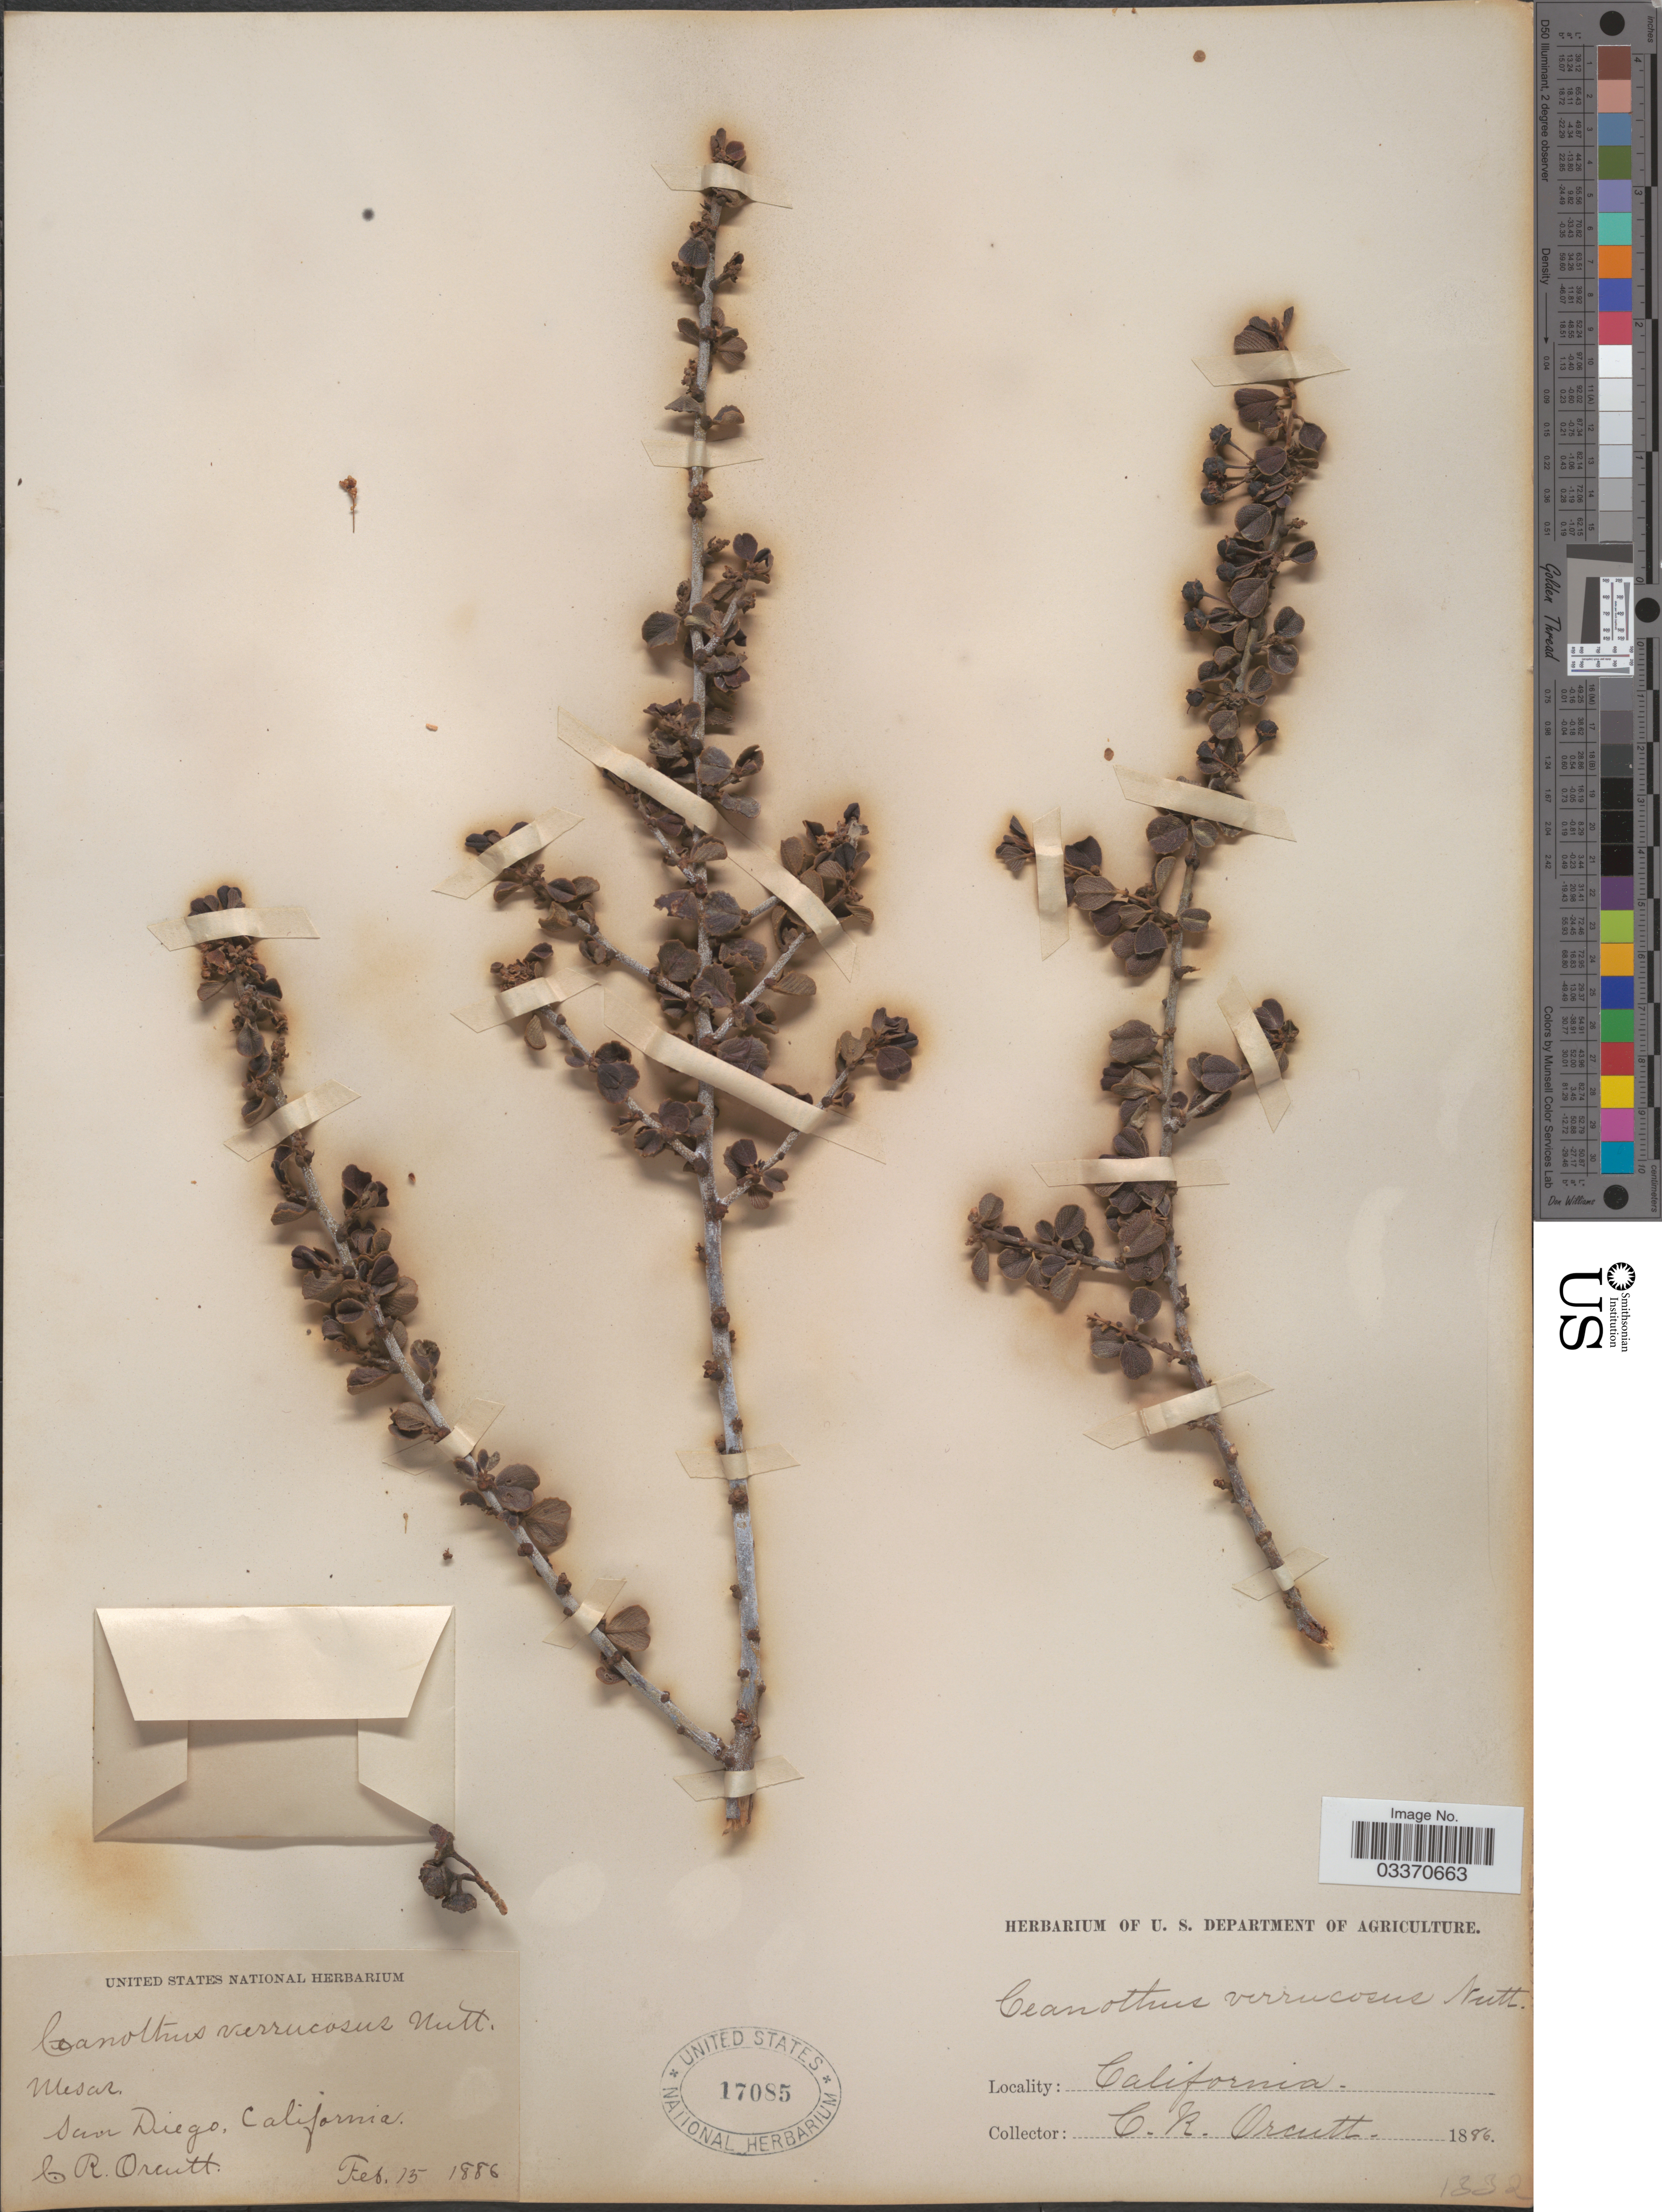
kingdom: Plantae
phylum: Tracheophyta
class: Magnoliopsida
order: Rosales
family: Rhamnaceae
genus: Ceanothus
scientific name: Ceanothus verrucosus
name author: Nutt.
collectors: C. R. Orcutt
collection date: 1886-02-15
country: United States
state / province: California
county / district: San Diego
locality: Mesas, San Diego.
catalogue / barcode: US 17085